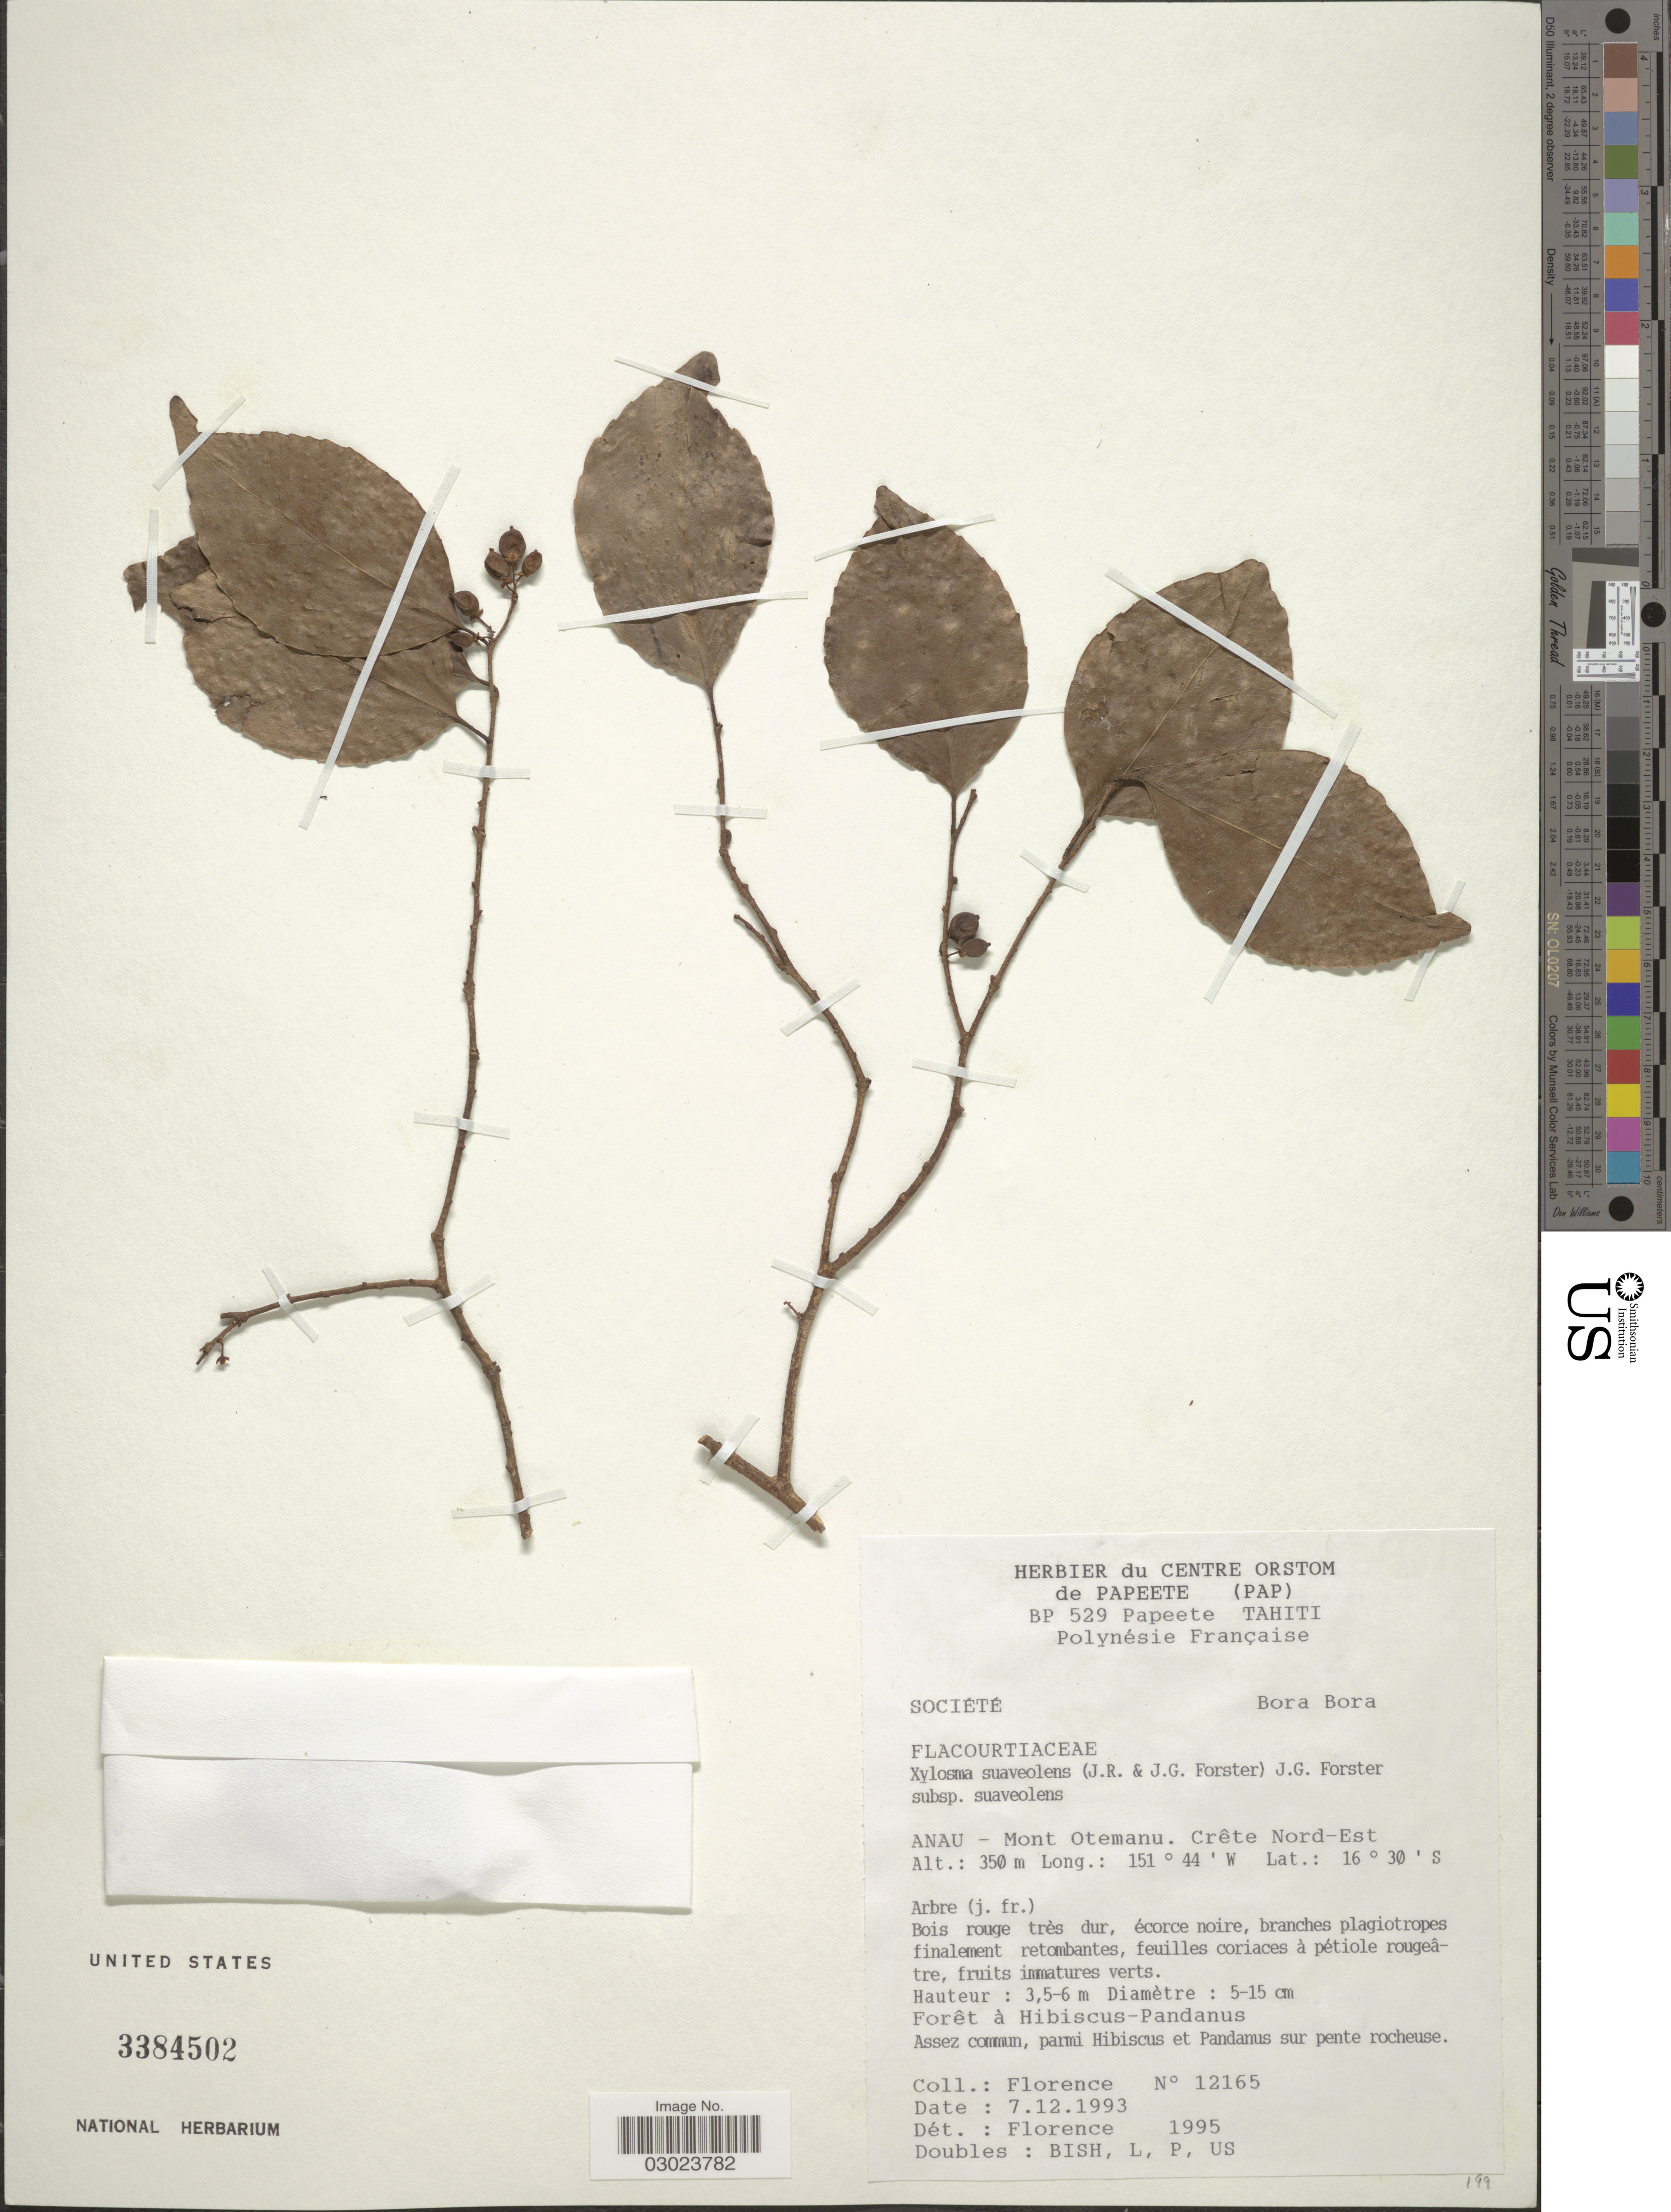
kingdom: Plantae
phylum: Tracheophyta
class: Magnoliopsida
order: Malpighiales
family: Salicaceae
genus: Xylosma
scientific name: Xylosma suaveolens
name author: G. Forst.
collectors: -. Florence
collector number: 12165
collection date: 1993-12-07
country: French Polynesia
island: Bora Bora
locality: Société Bora Bora. Anau - Mont Otemanu. Crête Nord-Est.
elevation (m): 350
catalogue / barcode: US 3384502